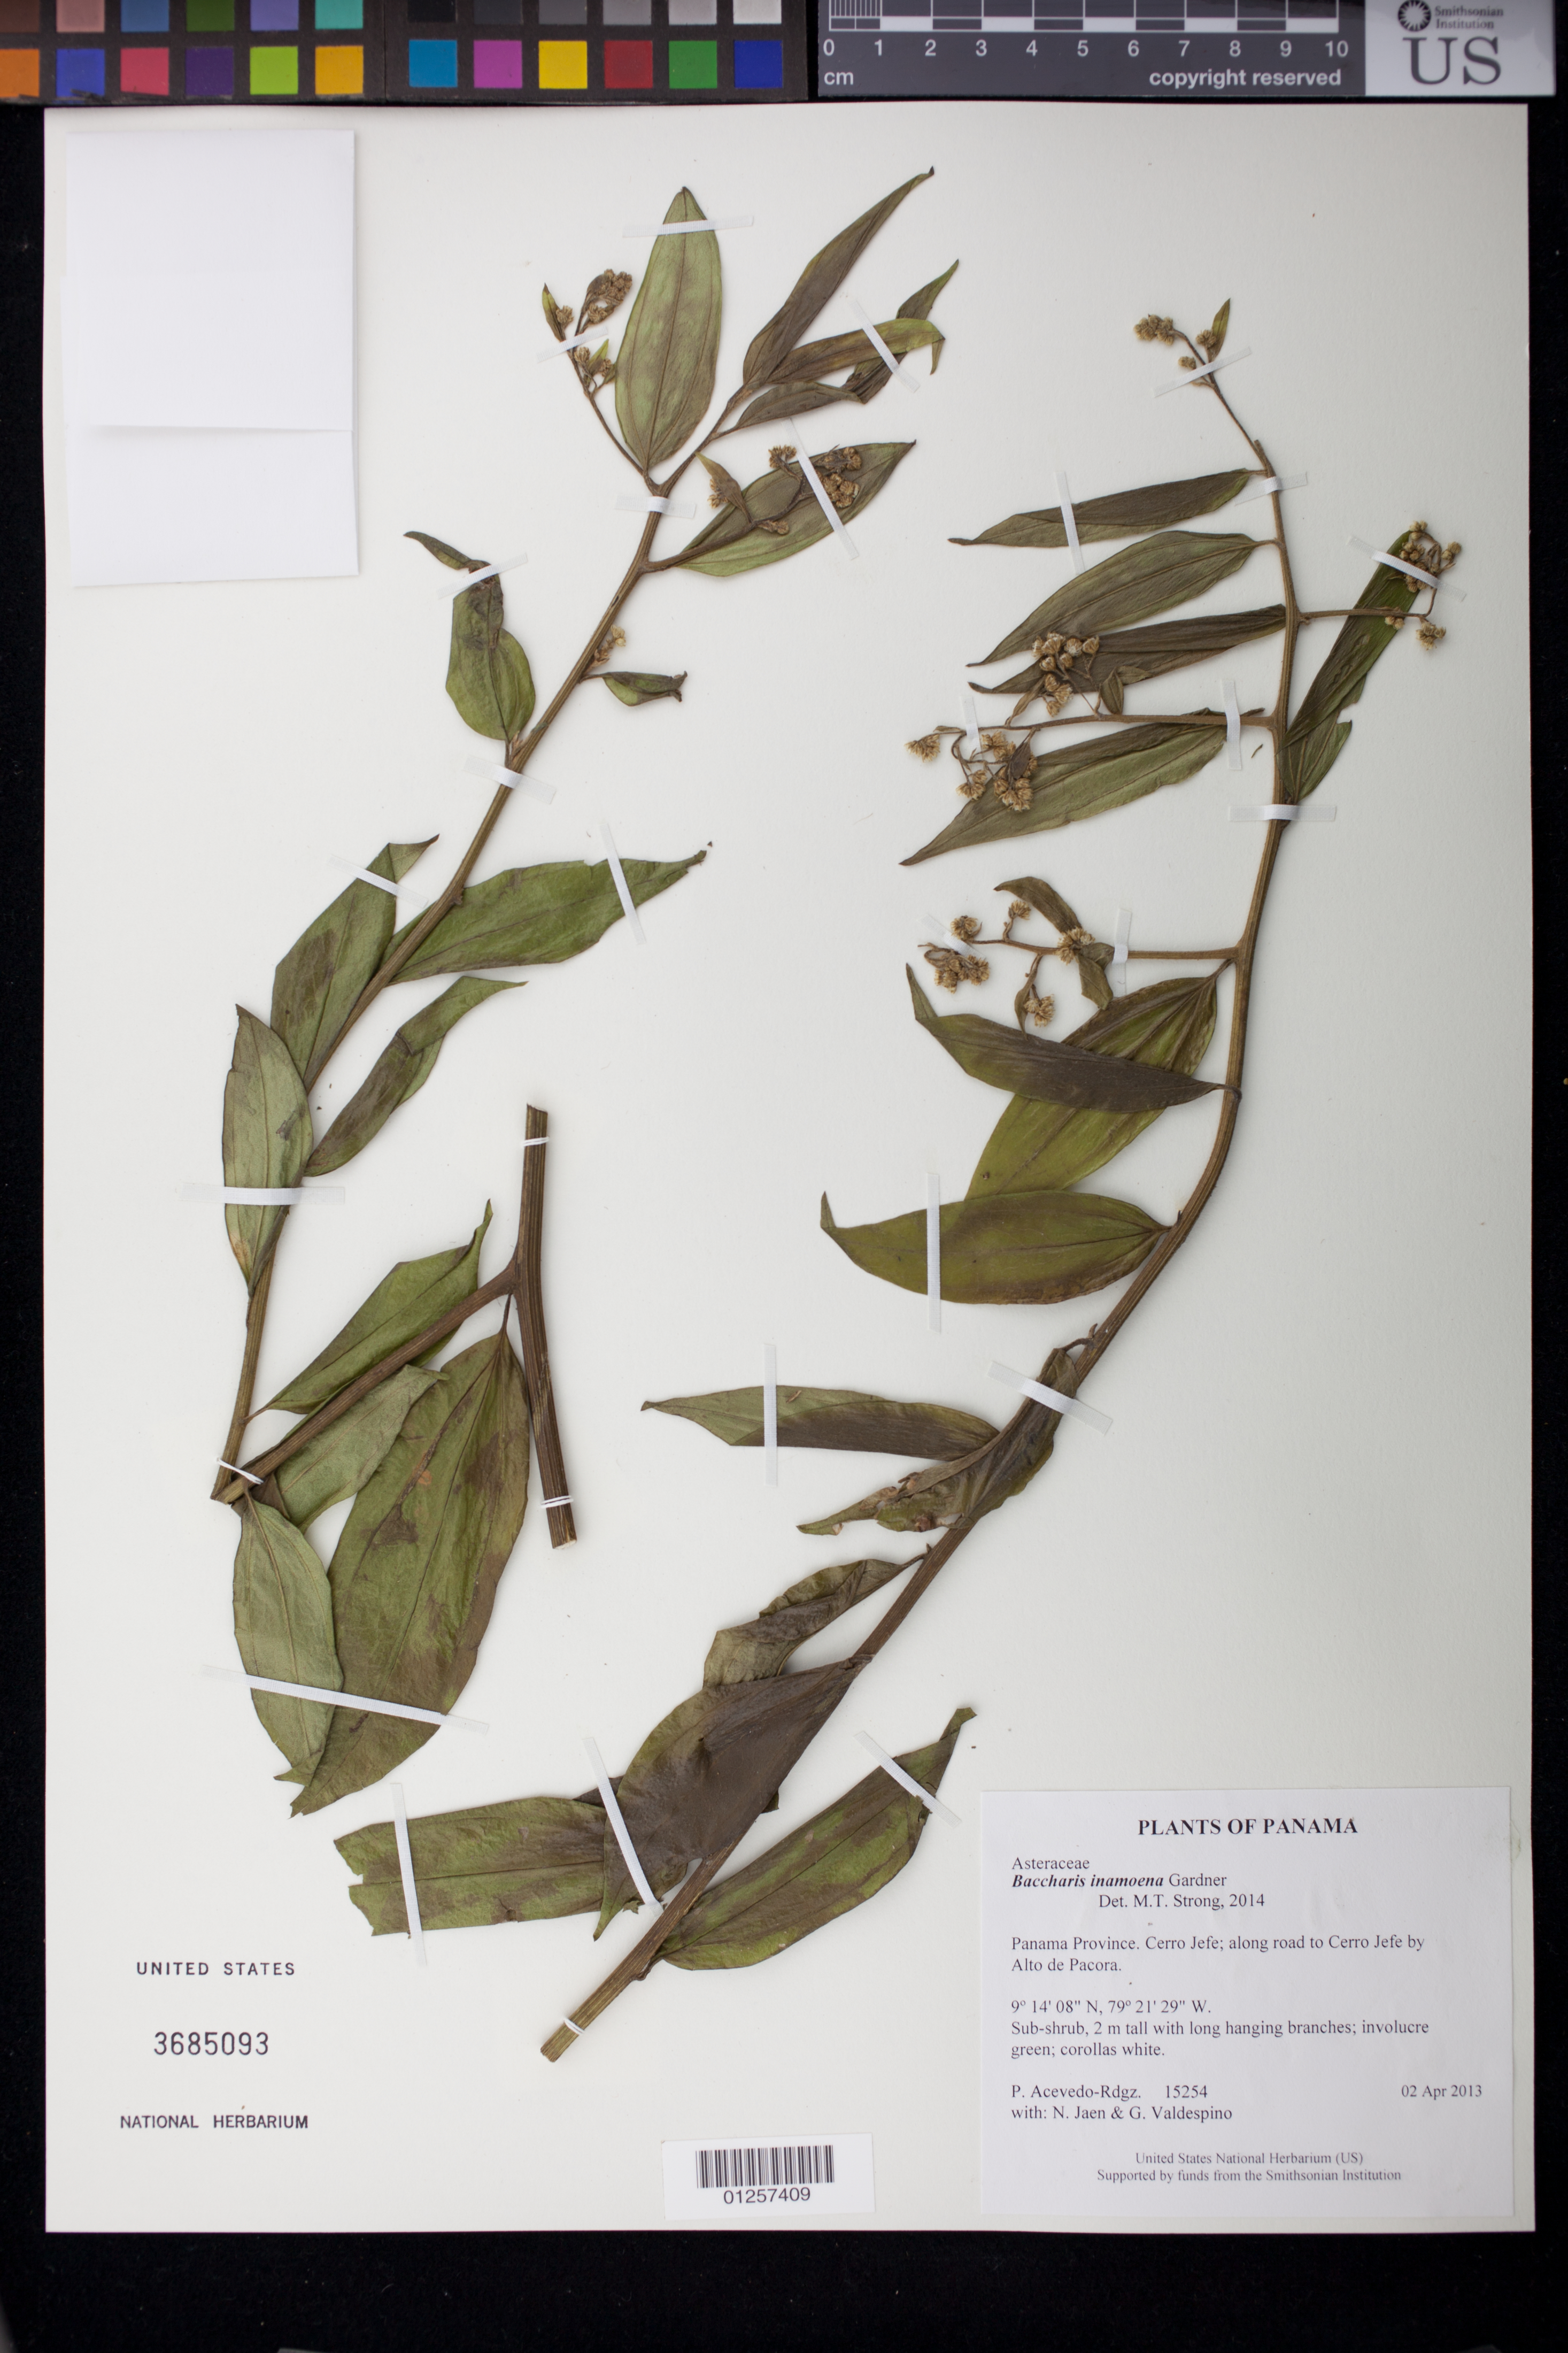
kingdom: Plantae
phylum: Tracheophyta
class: Magnoliopsida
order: Asterales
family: Asteraceae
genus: Baccharis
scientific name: Baccharis trinervis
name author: (Lam.) Pers.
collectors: P. Acevedo-Rodr., N. Jaén & G. Valdespino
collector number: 15254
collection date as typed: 02 Apr 2013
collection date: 2013-04-02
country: Panama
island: Panama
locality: Cerro Jefe; along road to Cerro Jefe by Alto de Pacora.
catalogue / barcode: US 3685093